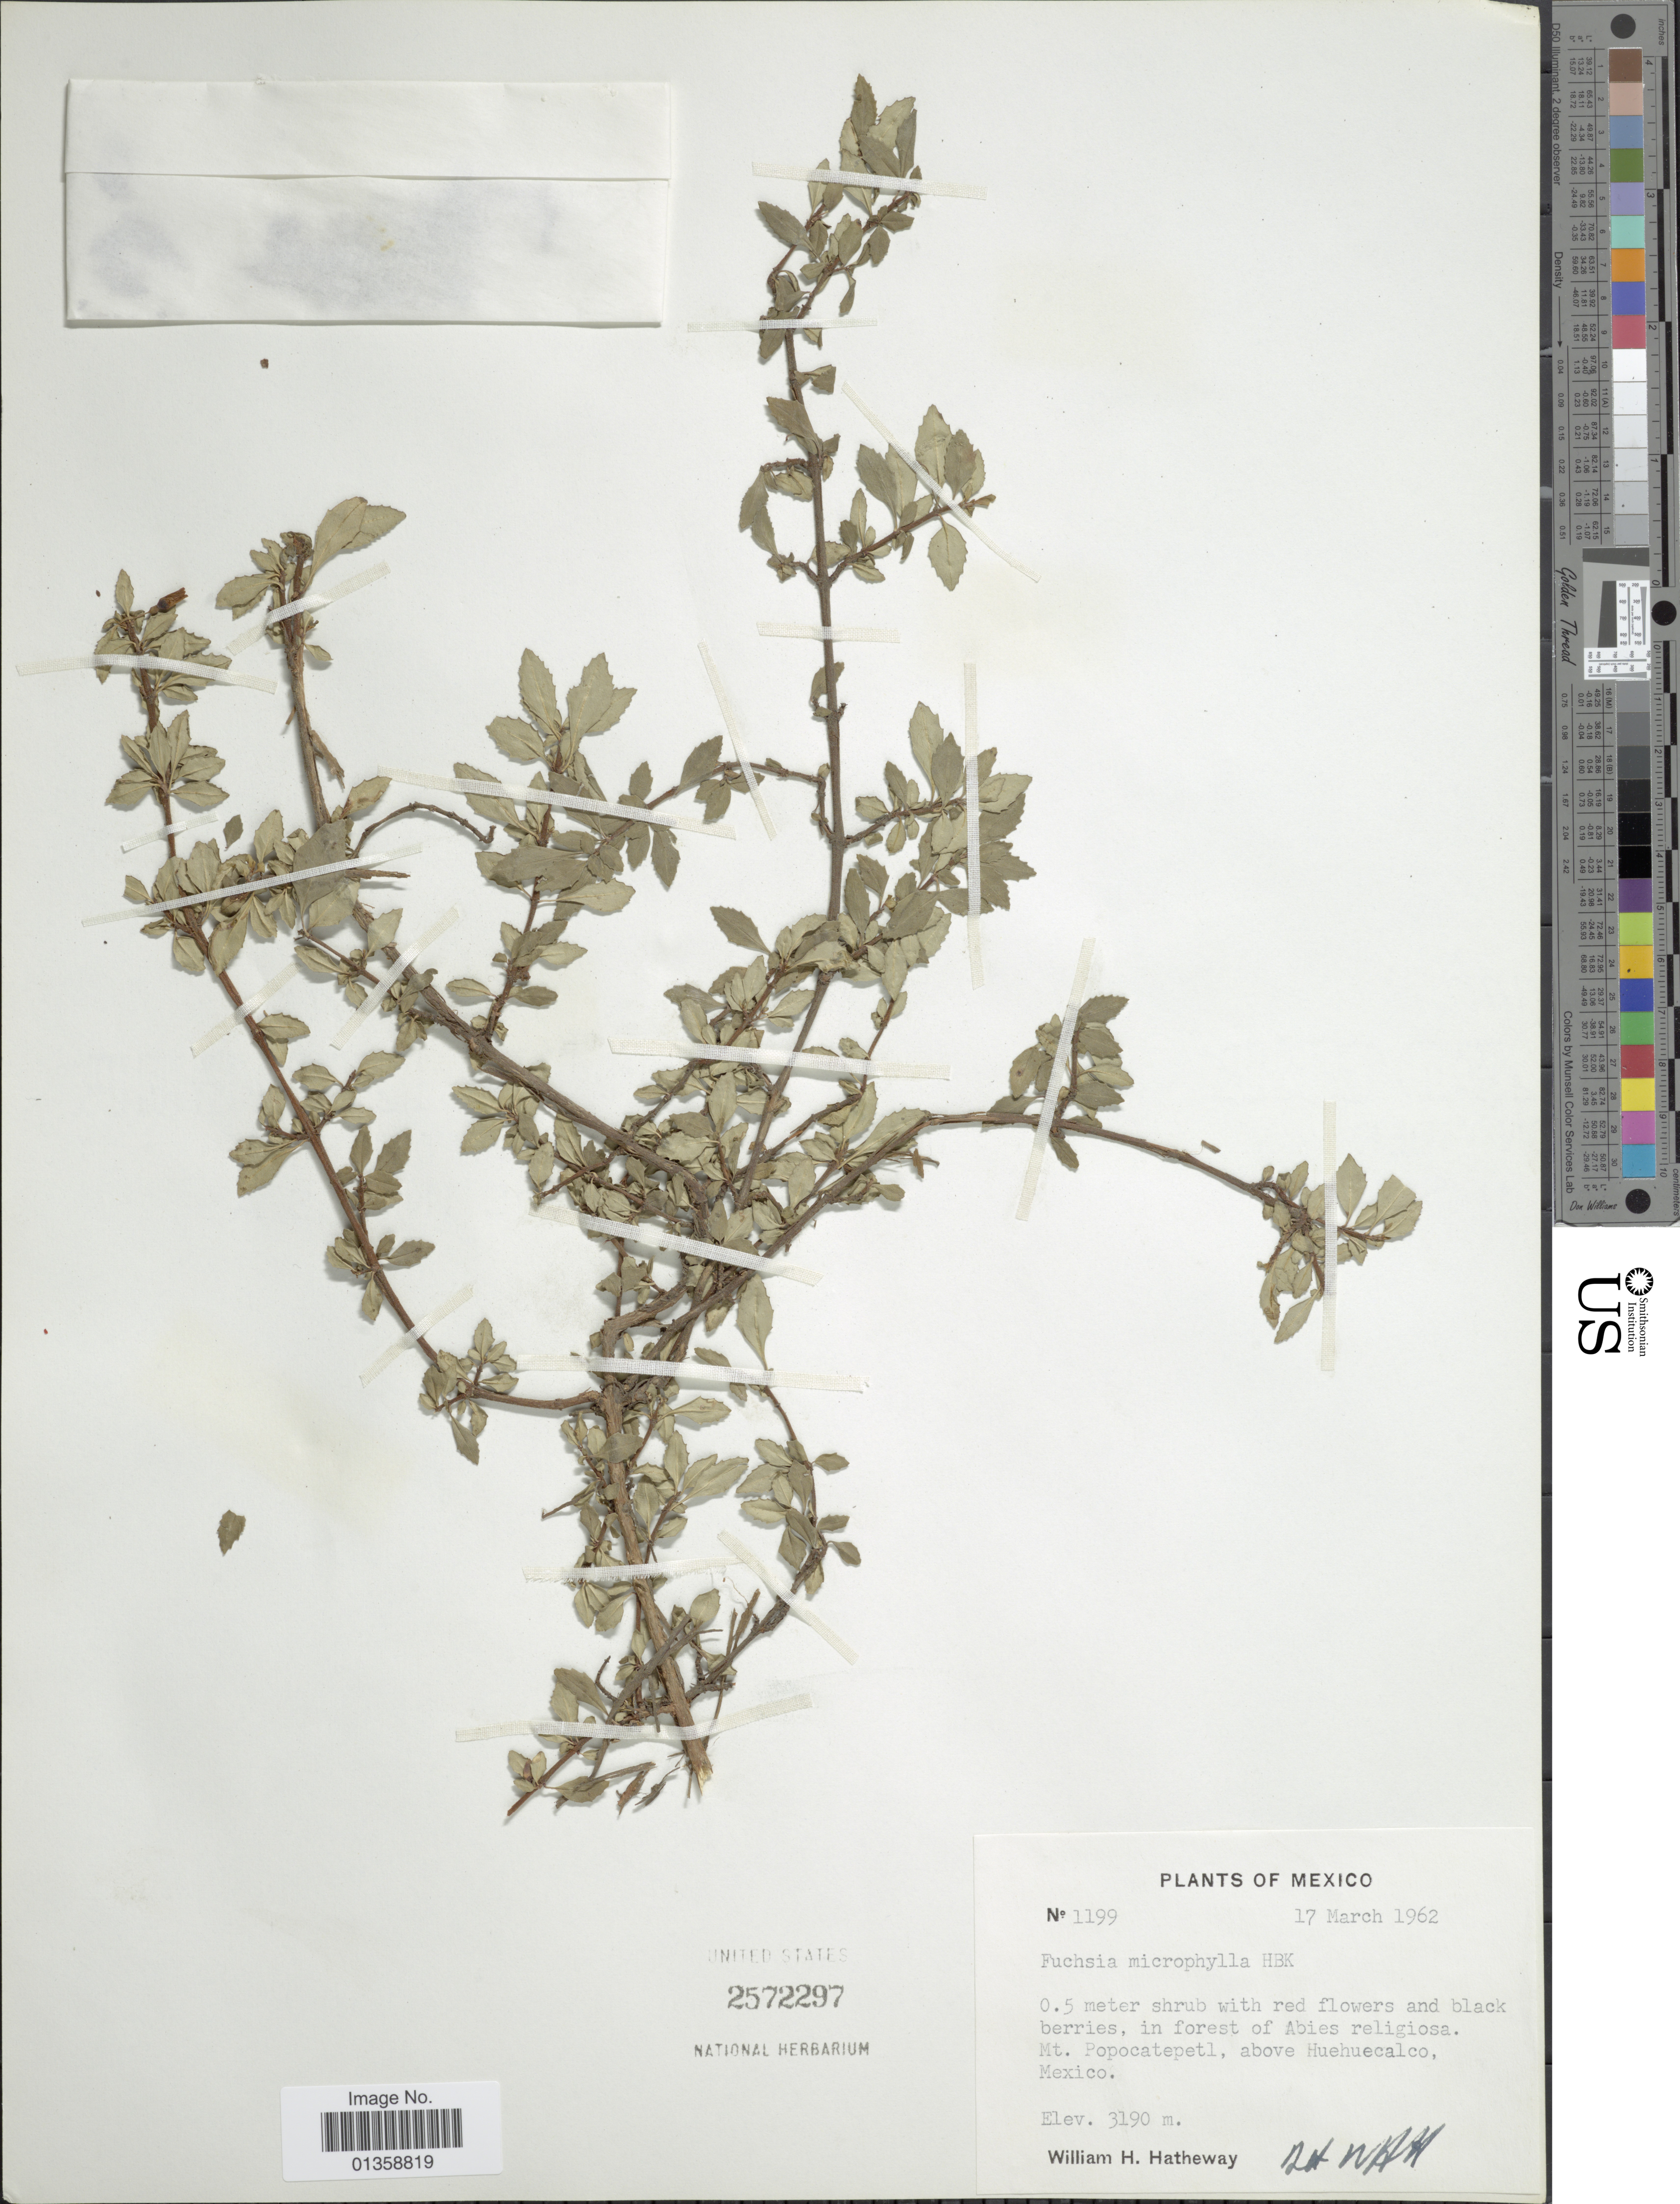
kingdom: Plantae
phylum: Tracheophyta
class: Magnoliopsida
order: Myrtales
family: Onagraceae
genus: Fuchsia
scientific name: Fuchsia microphylla subsp. microphylla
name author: Kunth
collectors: W. H. Hatheway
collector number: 1199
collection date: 1962-03-17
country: Mexico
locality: Mt. Popocatepetl, above Huehuecalco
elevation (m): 3190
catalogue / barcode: US 2572297